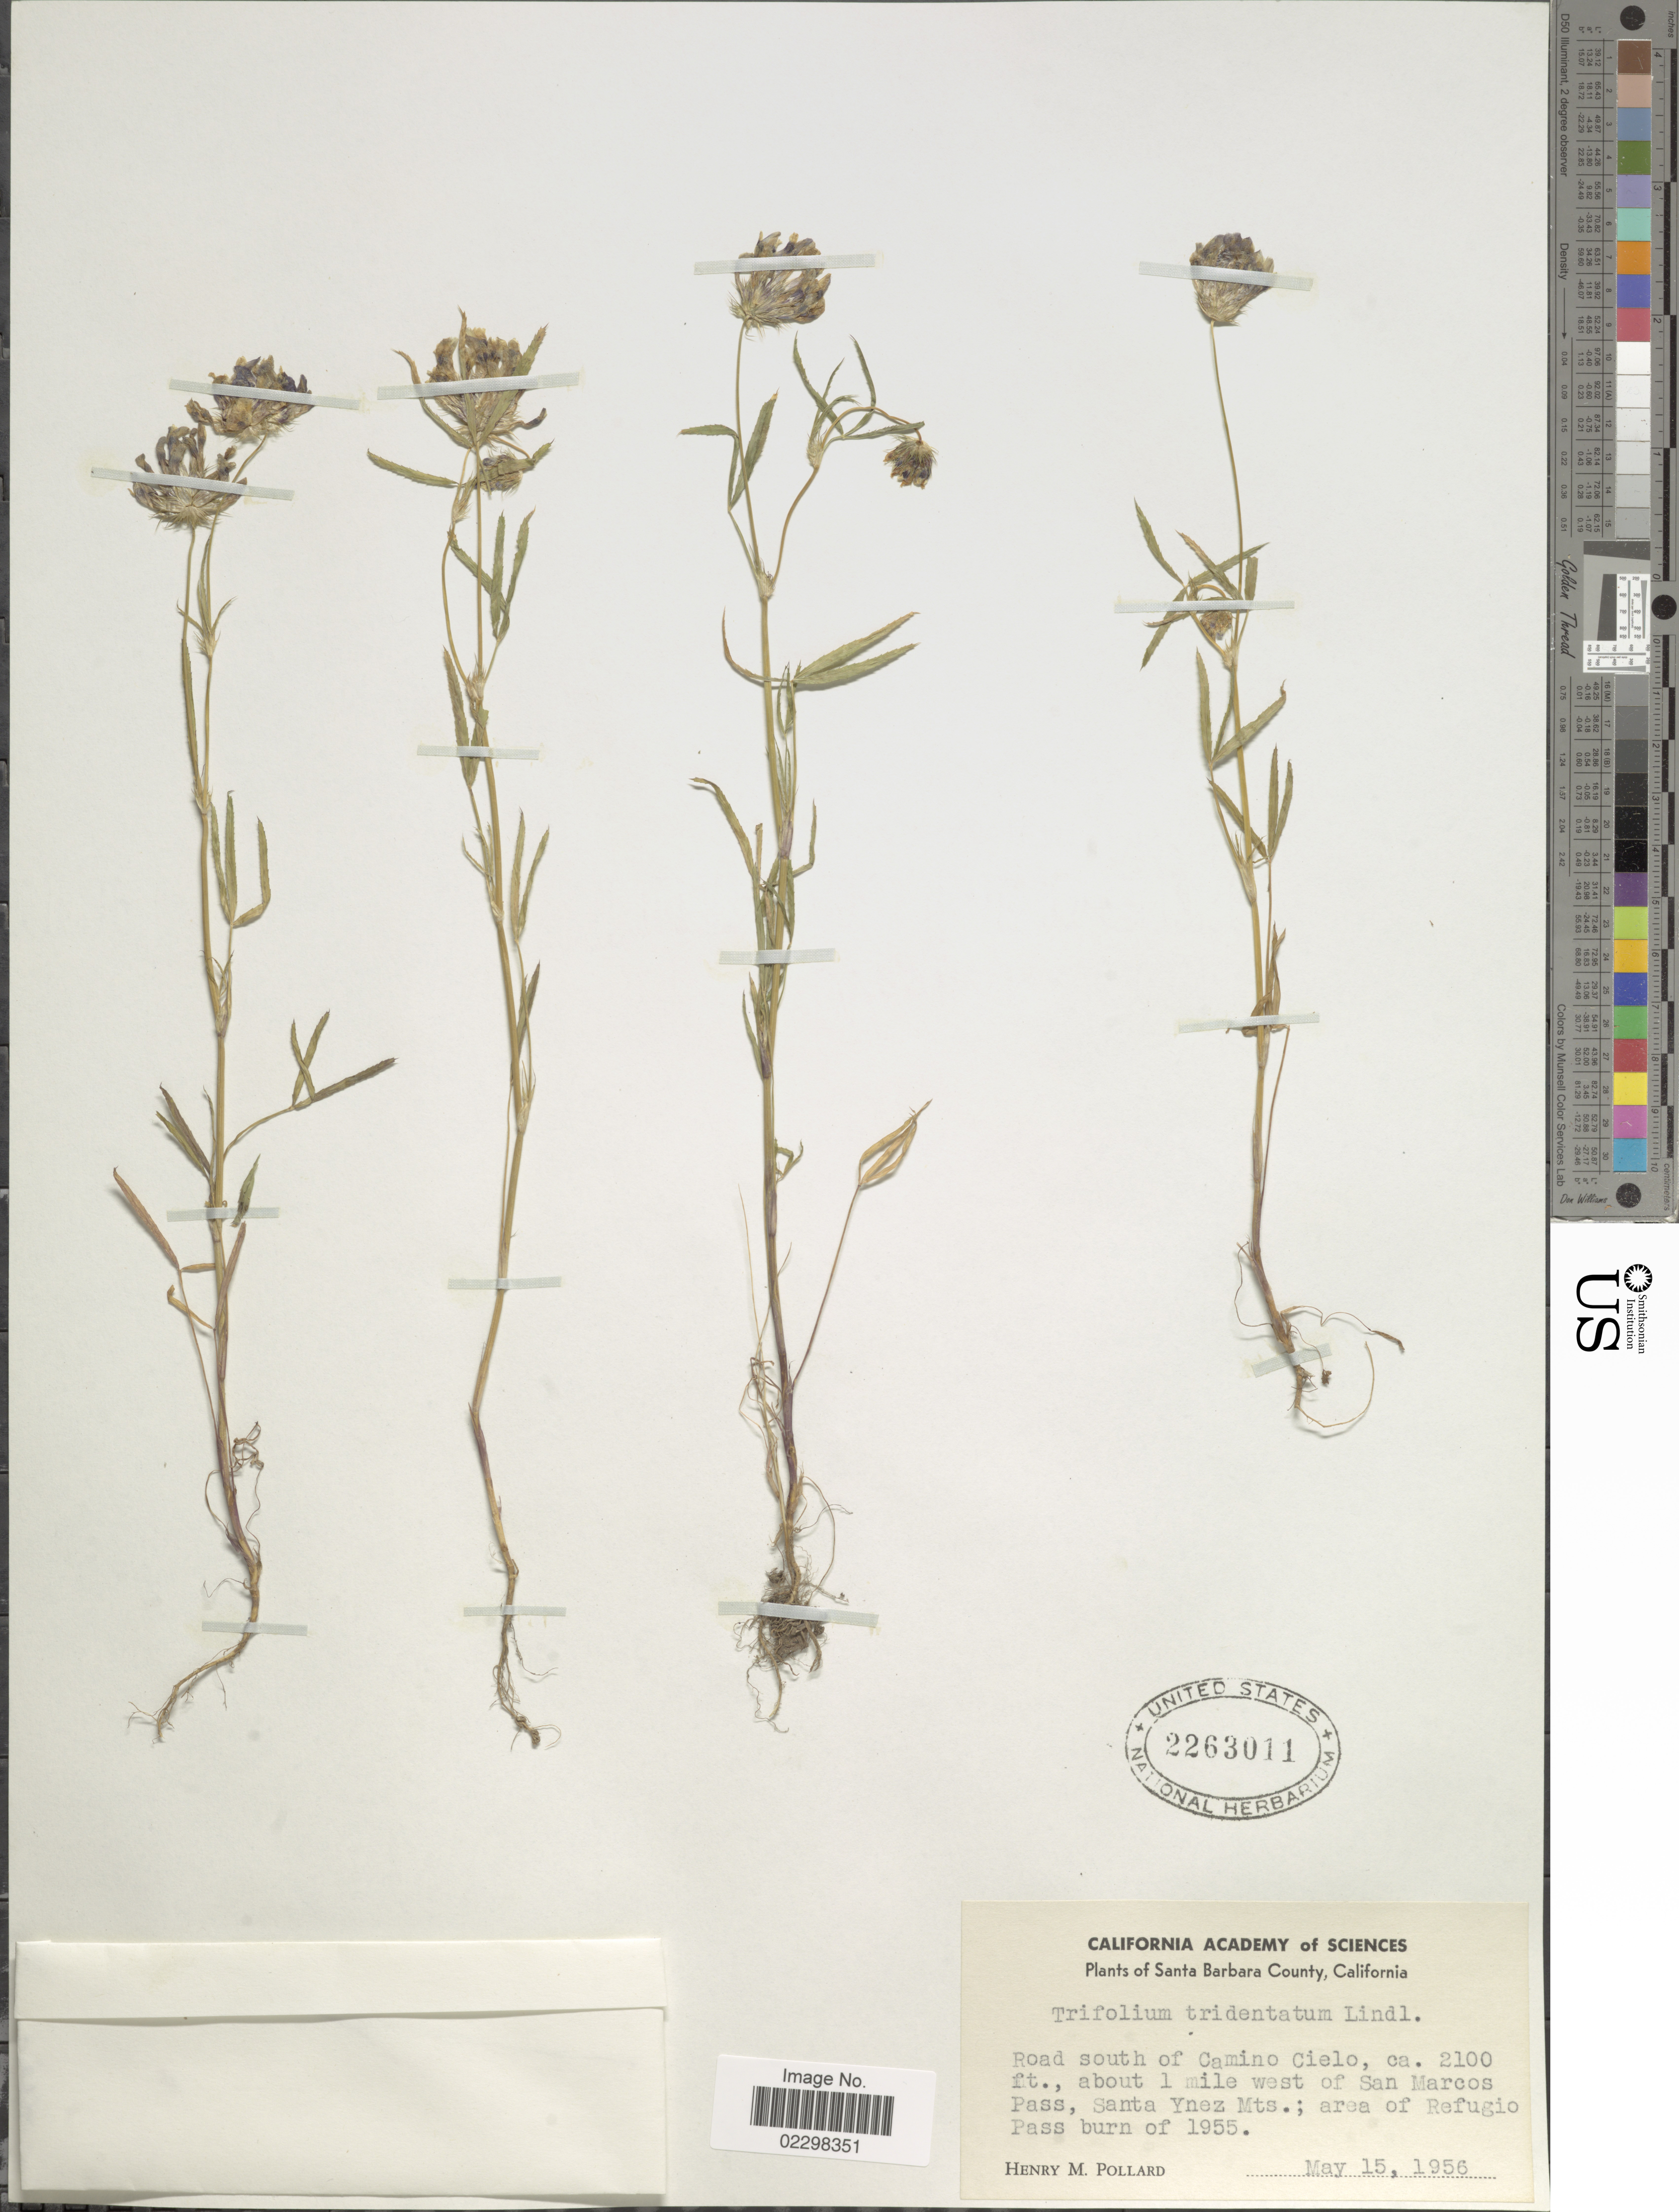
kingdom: Plantae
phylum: Tracheophyta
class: Magnoliopsida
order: Fabales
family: Fabaceae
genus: Trifolium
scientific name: Trifolium tridentatum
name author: Lindl.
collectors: H. M. Pollard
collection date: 1956-05-15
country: United States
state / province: California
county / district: Santa Barbara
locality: Santa Barbara County, California. Road south of Camino Cielo. about 1 mile west of San Marcos Pass, Santa Ynez Mts. area of Refugio, Pass burn of 1955.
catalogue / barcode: US 2263011